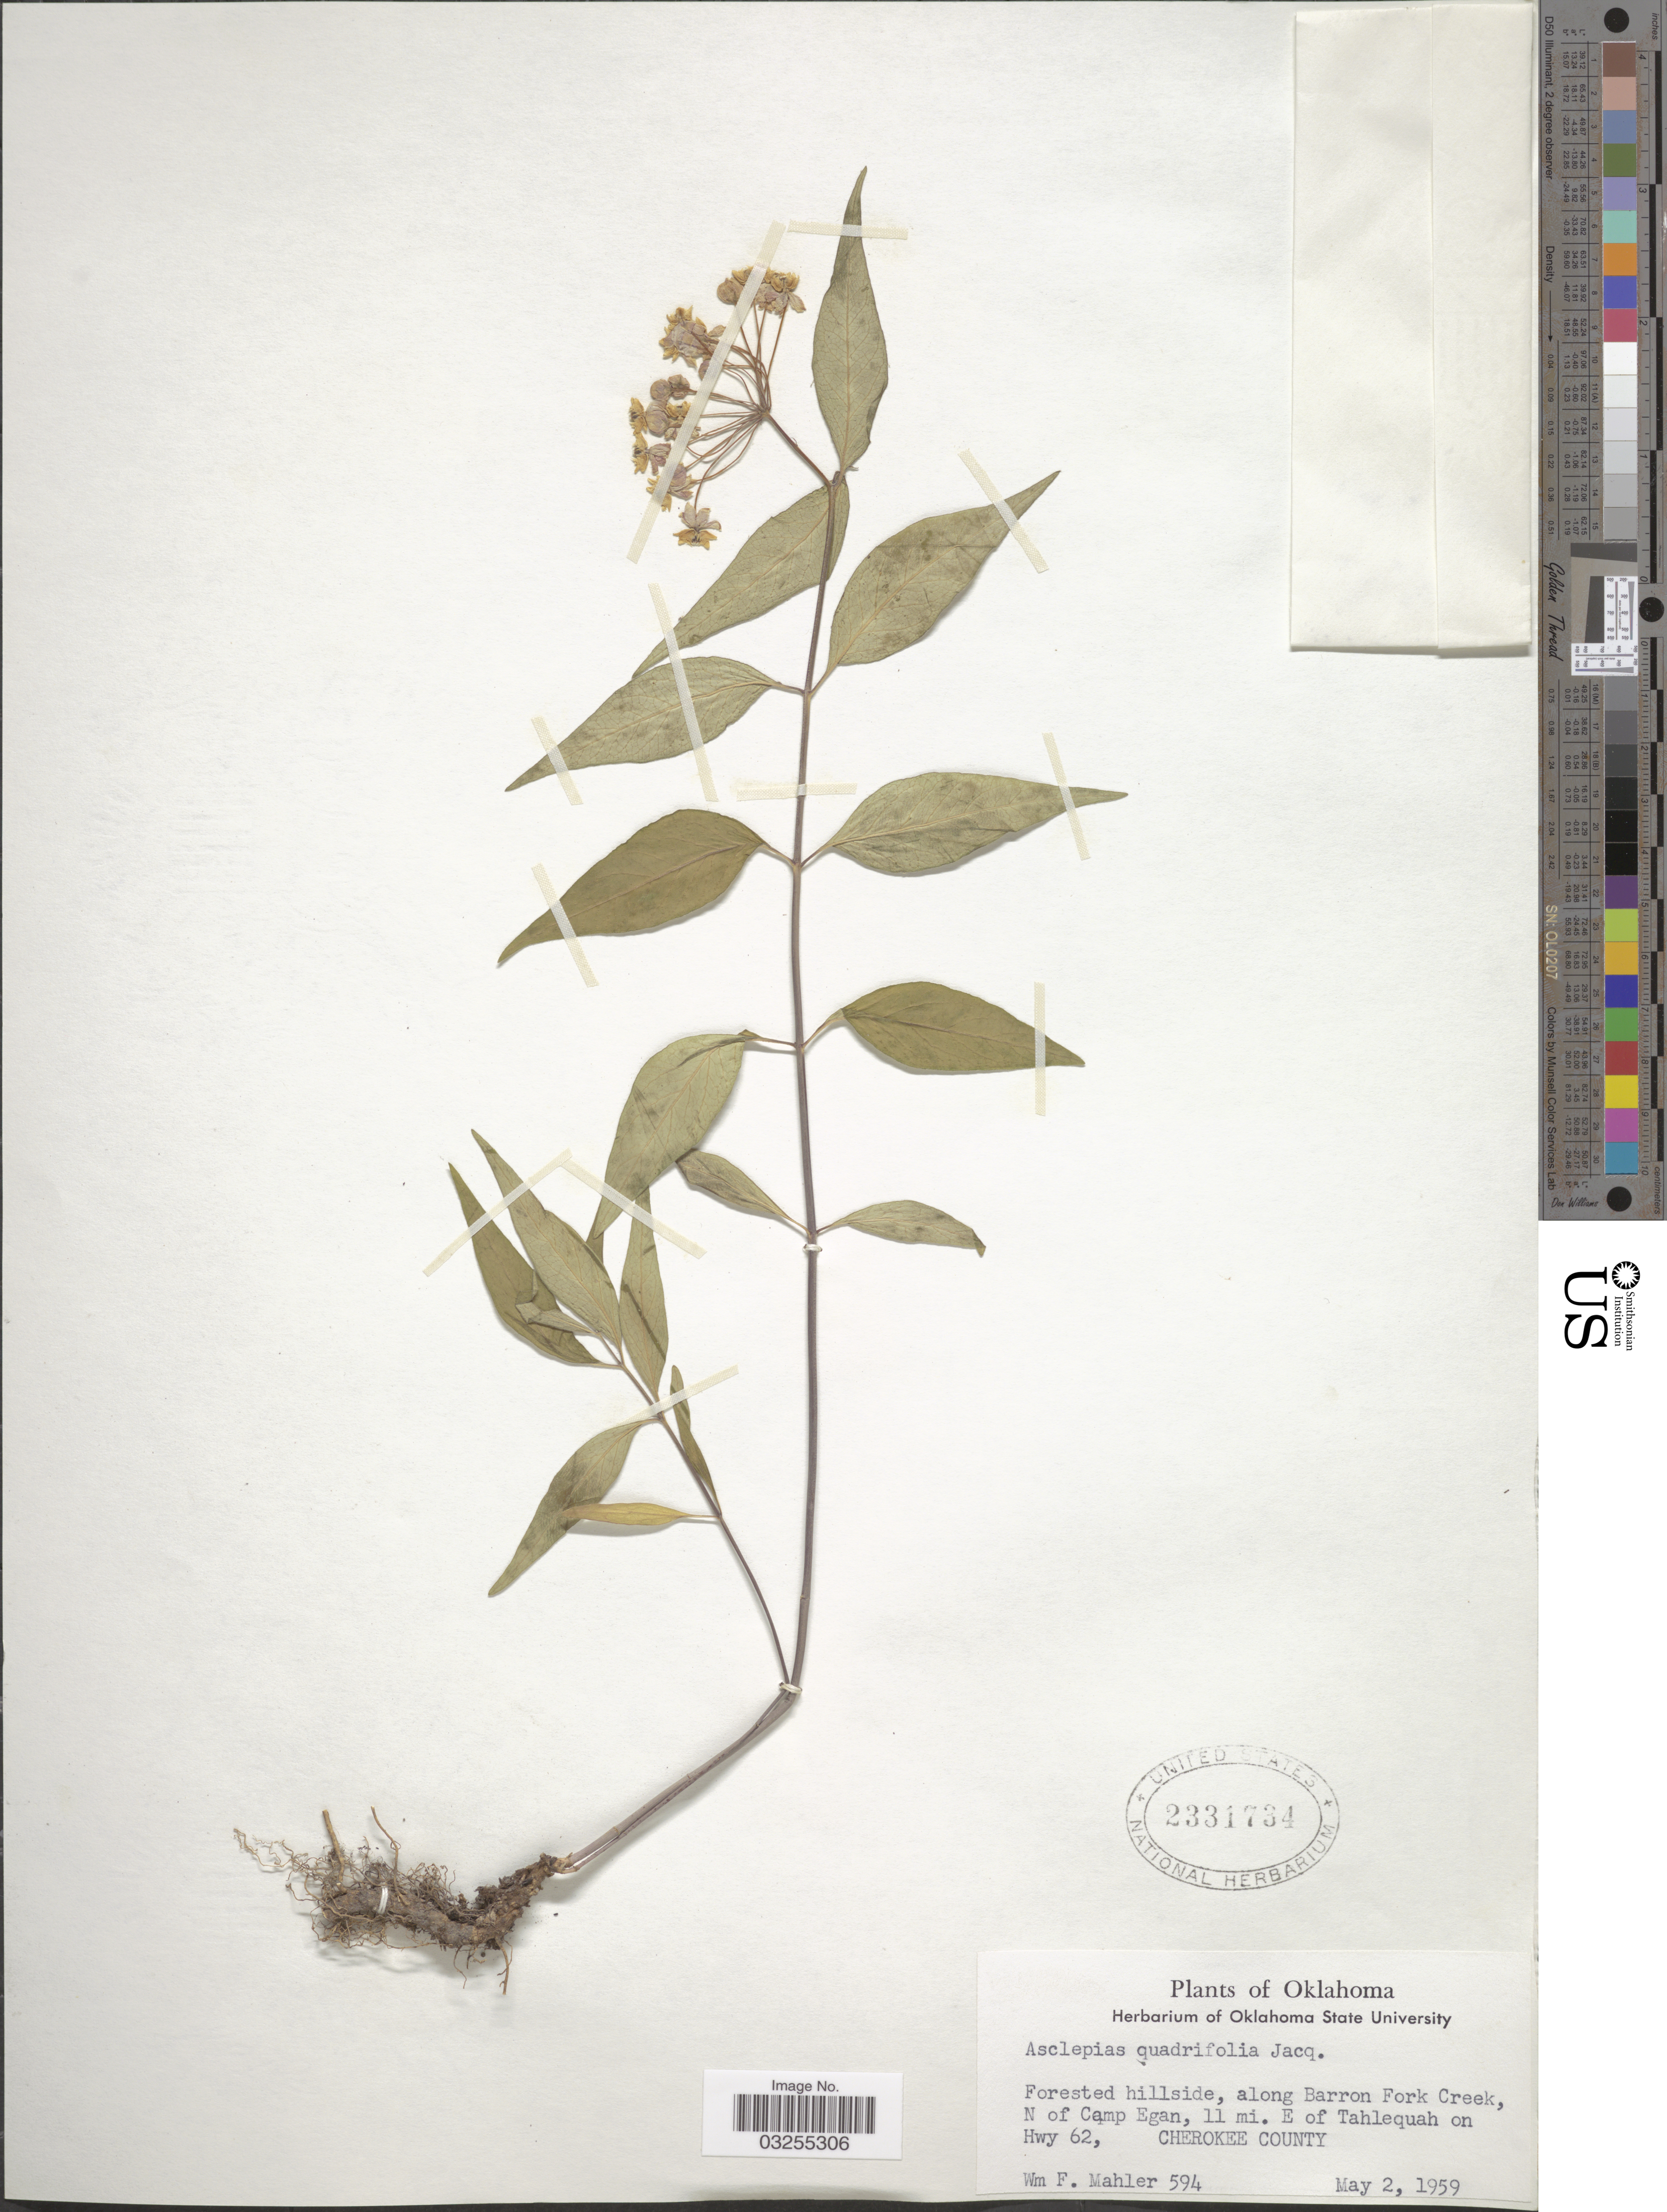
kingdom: Plantae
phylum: Tracheophyta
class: Magnoliopsida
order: Gentianales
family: Apocynaceae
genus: Asclepias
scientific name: Asclepias quadrifolia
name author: Jacq.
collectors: W. F. Mahler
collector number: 594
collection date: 1959-05-02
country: United States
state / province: Oklahoma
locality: Forested hillside, along Barron Fork Creek, N of Camp Egan, 11 mi. E of Tahlequah on Hwy 62, Cherokkee County.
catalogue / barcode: US 2331734